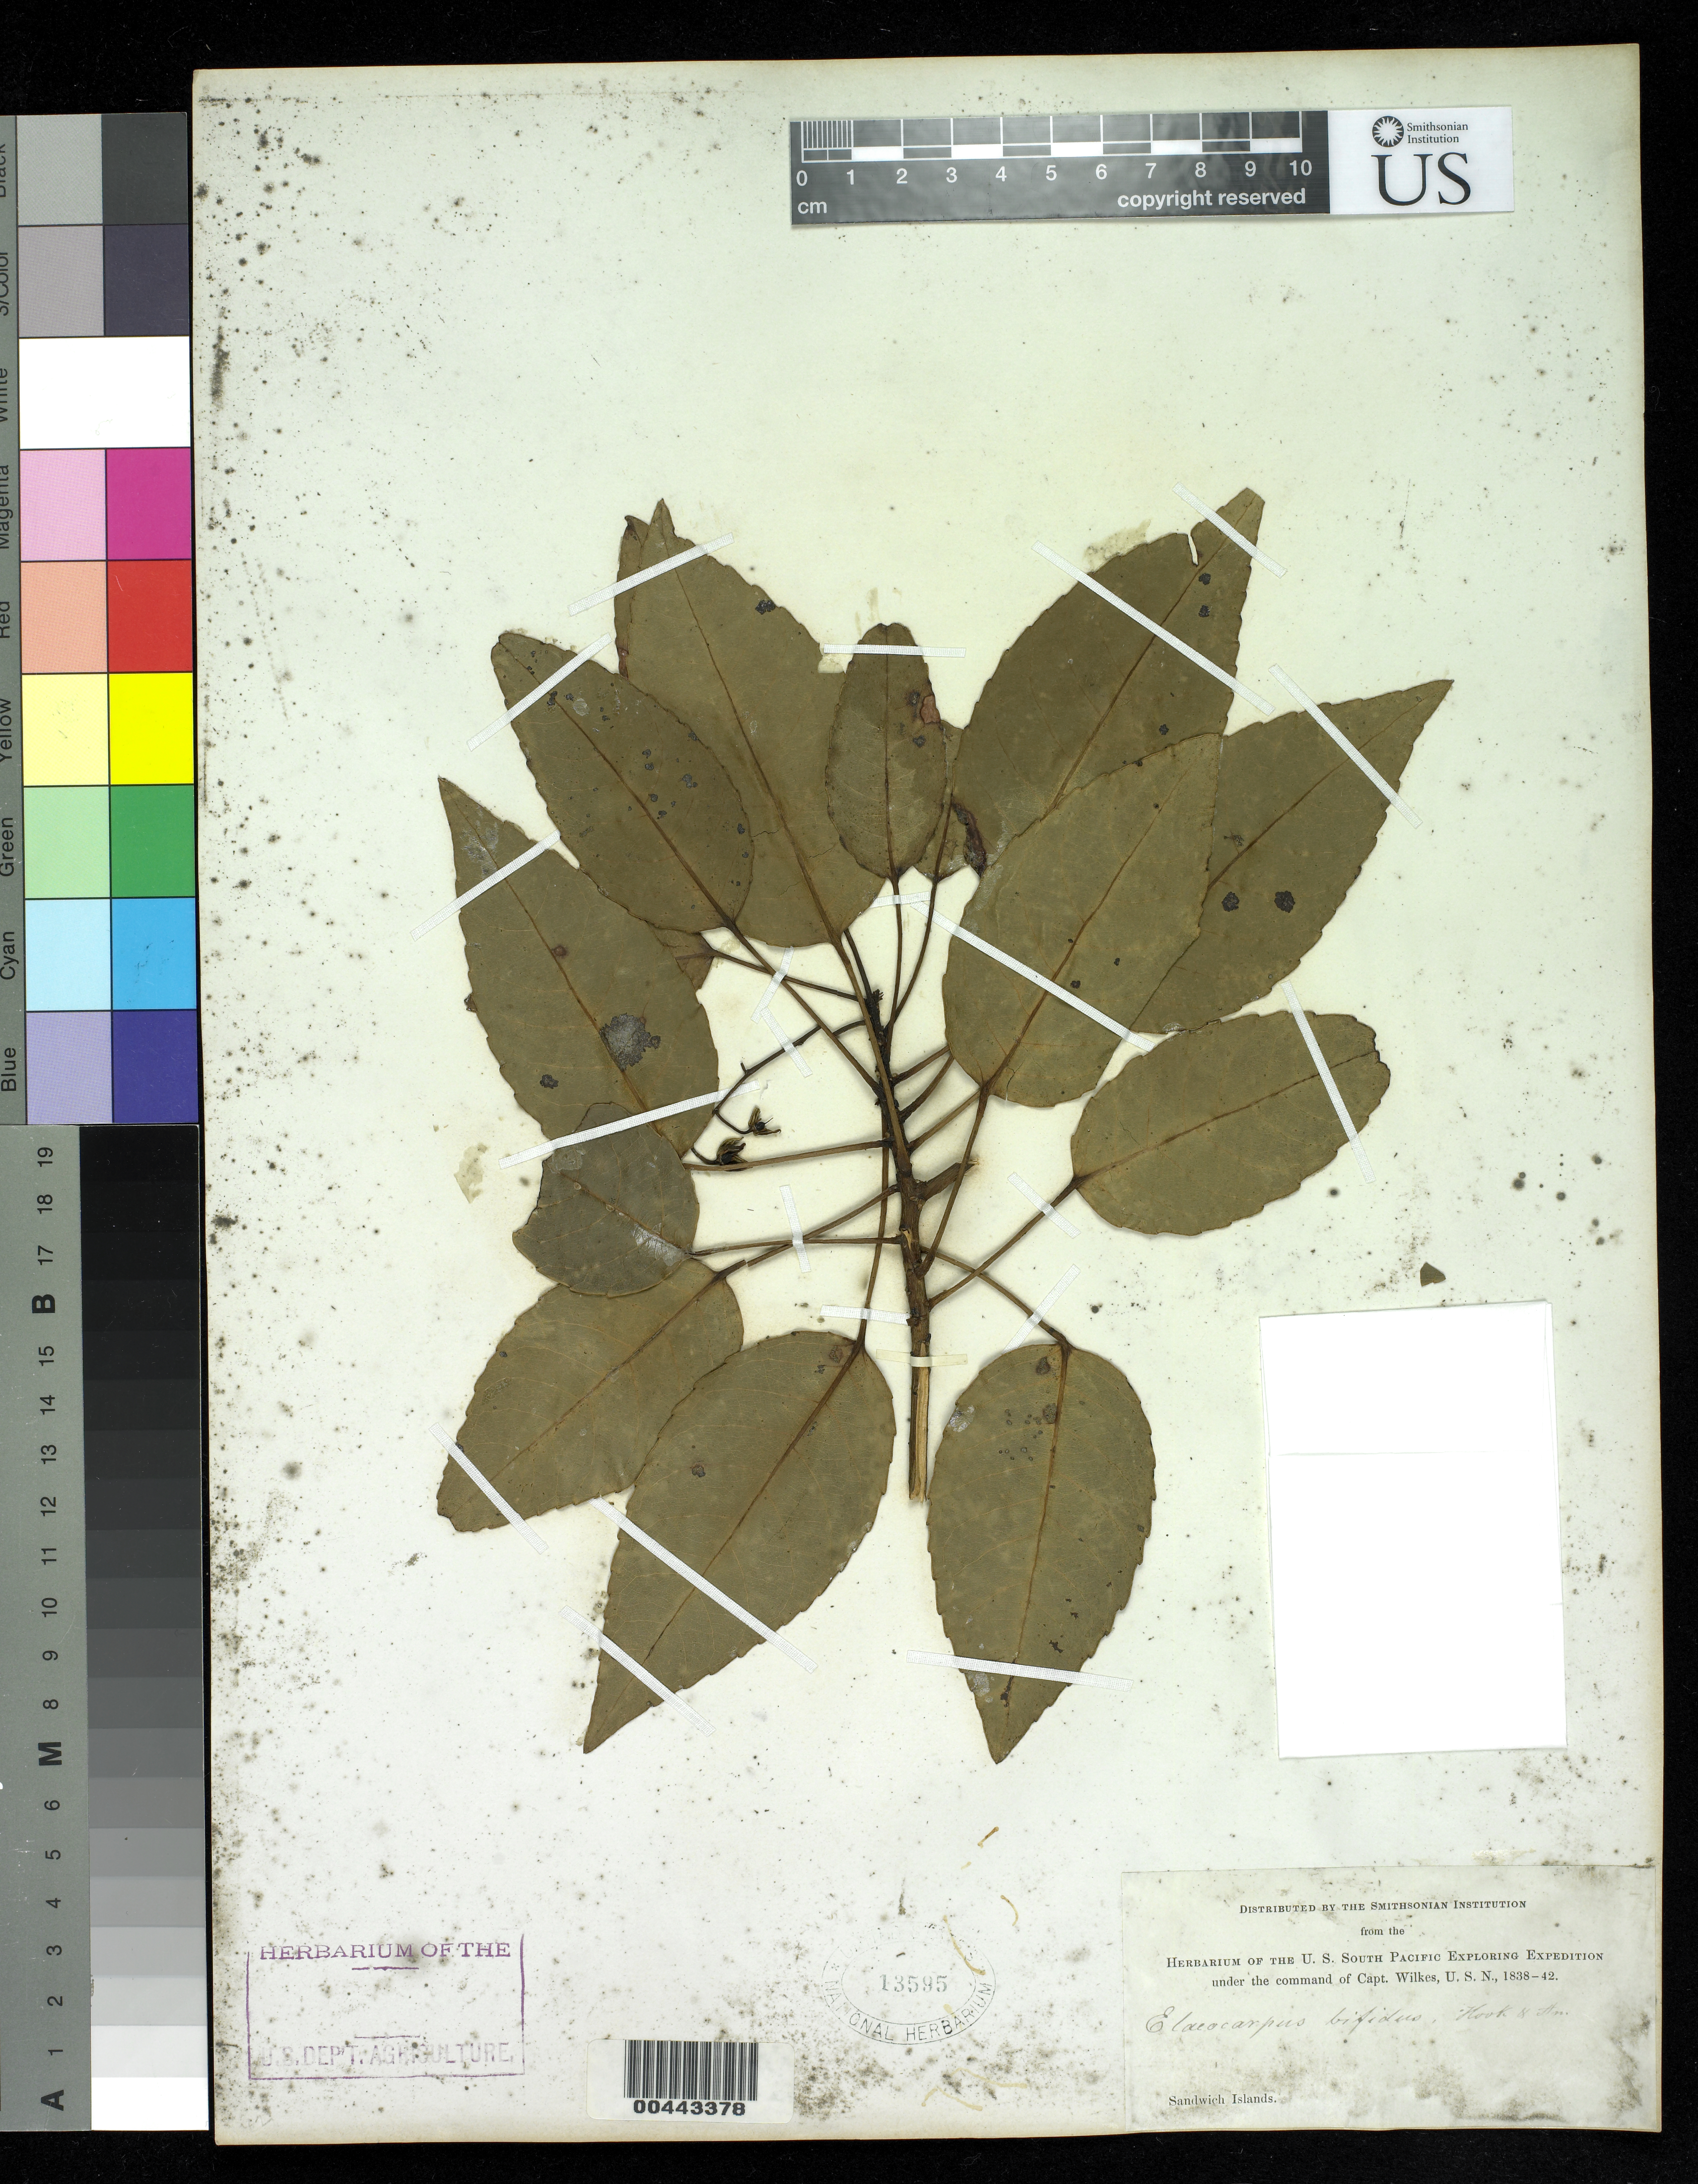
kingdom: Plantae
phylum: Tracheophyta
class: Magnoliopsida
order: Oxalidales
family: Elaeocarpaceae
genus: Elaeocarpus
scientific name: Elaeocarpus bifidus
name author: Hook. & Arn.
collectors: Wilkes Explor. Exped.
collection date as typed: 1838 to -- --- 1842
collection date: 1838/1842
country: United States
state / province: Hawaii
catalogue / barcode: US 13595